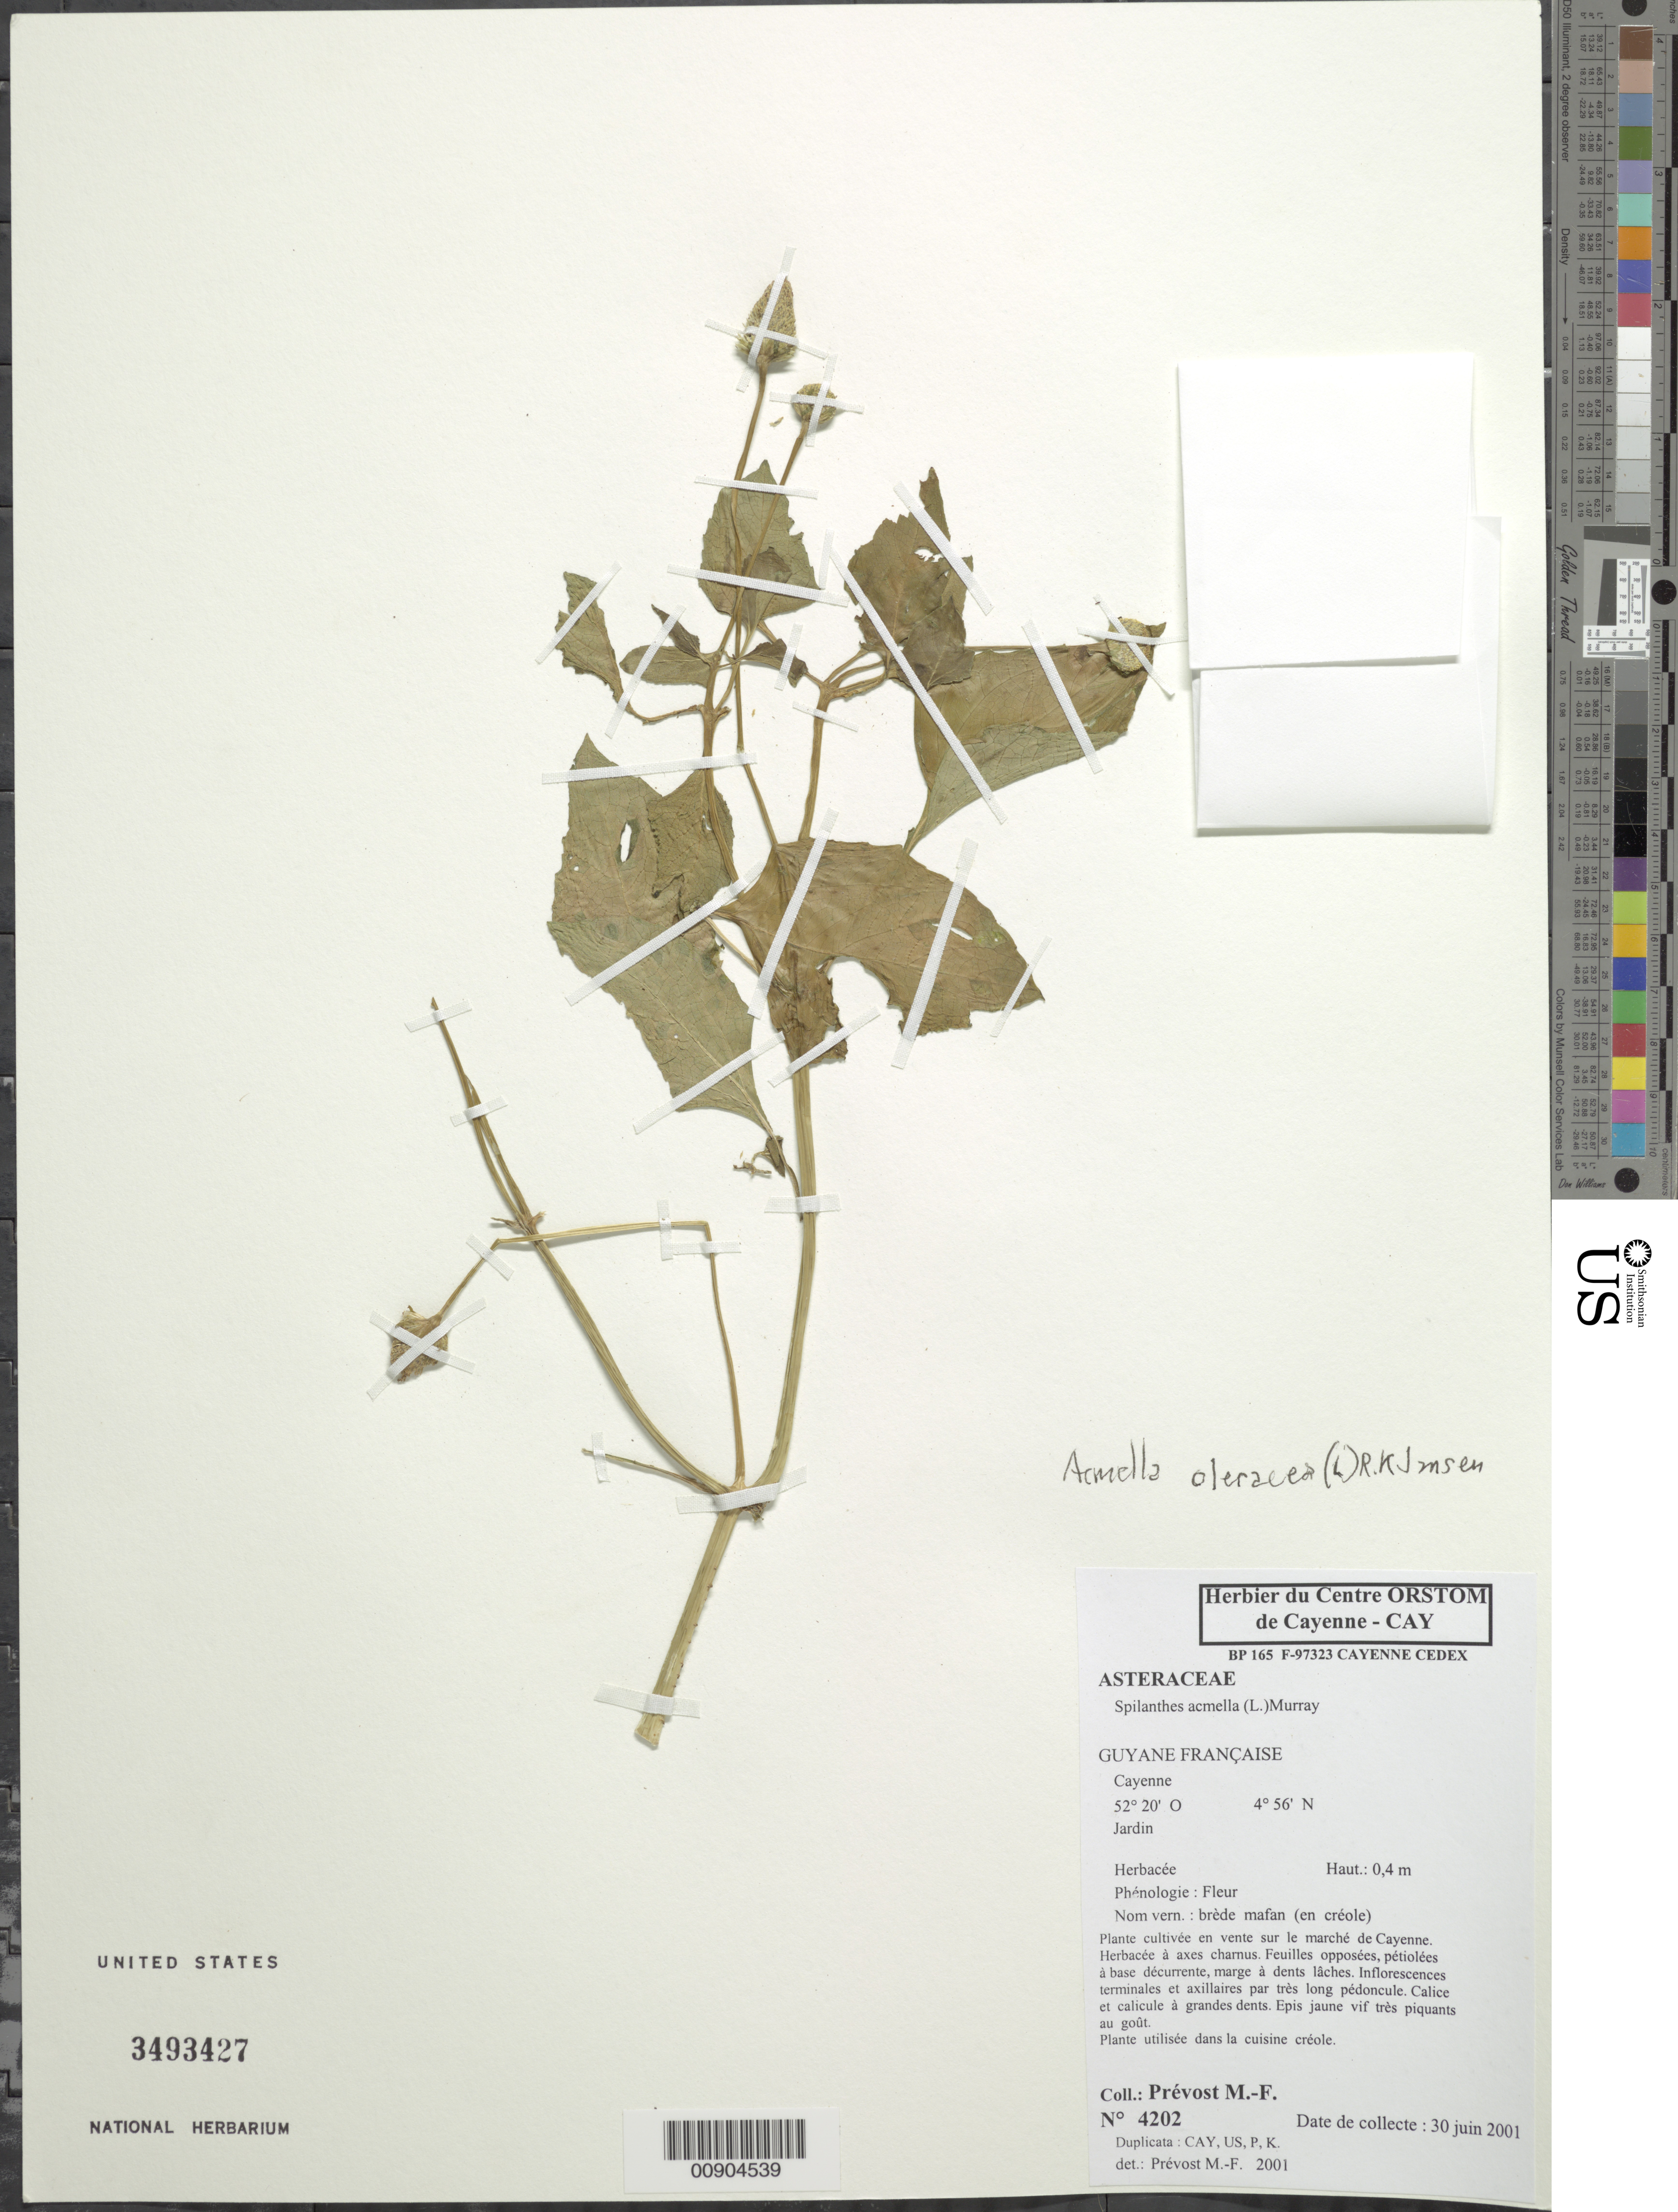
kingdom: Plantae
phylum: Tracheophyta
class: Magnoliopsida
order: Asterales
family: Asteraceae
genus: Acmella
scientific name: Acmella oleracea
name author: (L.) R.K. Jansen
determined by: Robinson, Harold E., (US)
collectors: M.-F. Prévost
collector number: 4202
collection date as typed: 30-Jun-01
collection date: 2001-06-30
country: French Guiana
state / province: Cayenne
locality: Cayenne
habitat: Jardin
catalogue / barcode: US 3493427